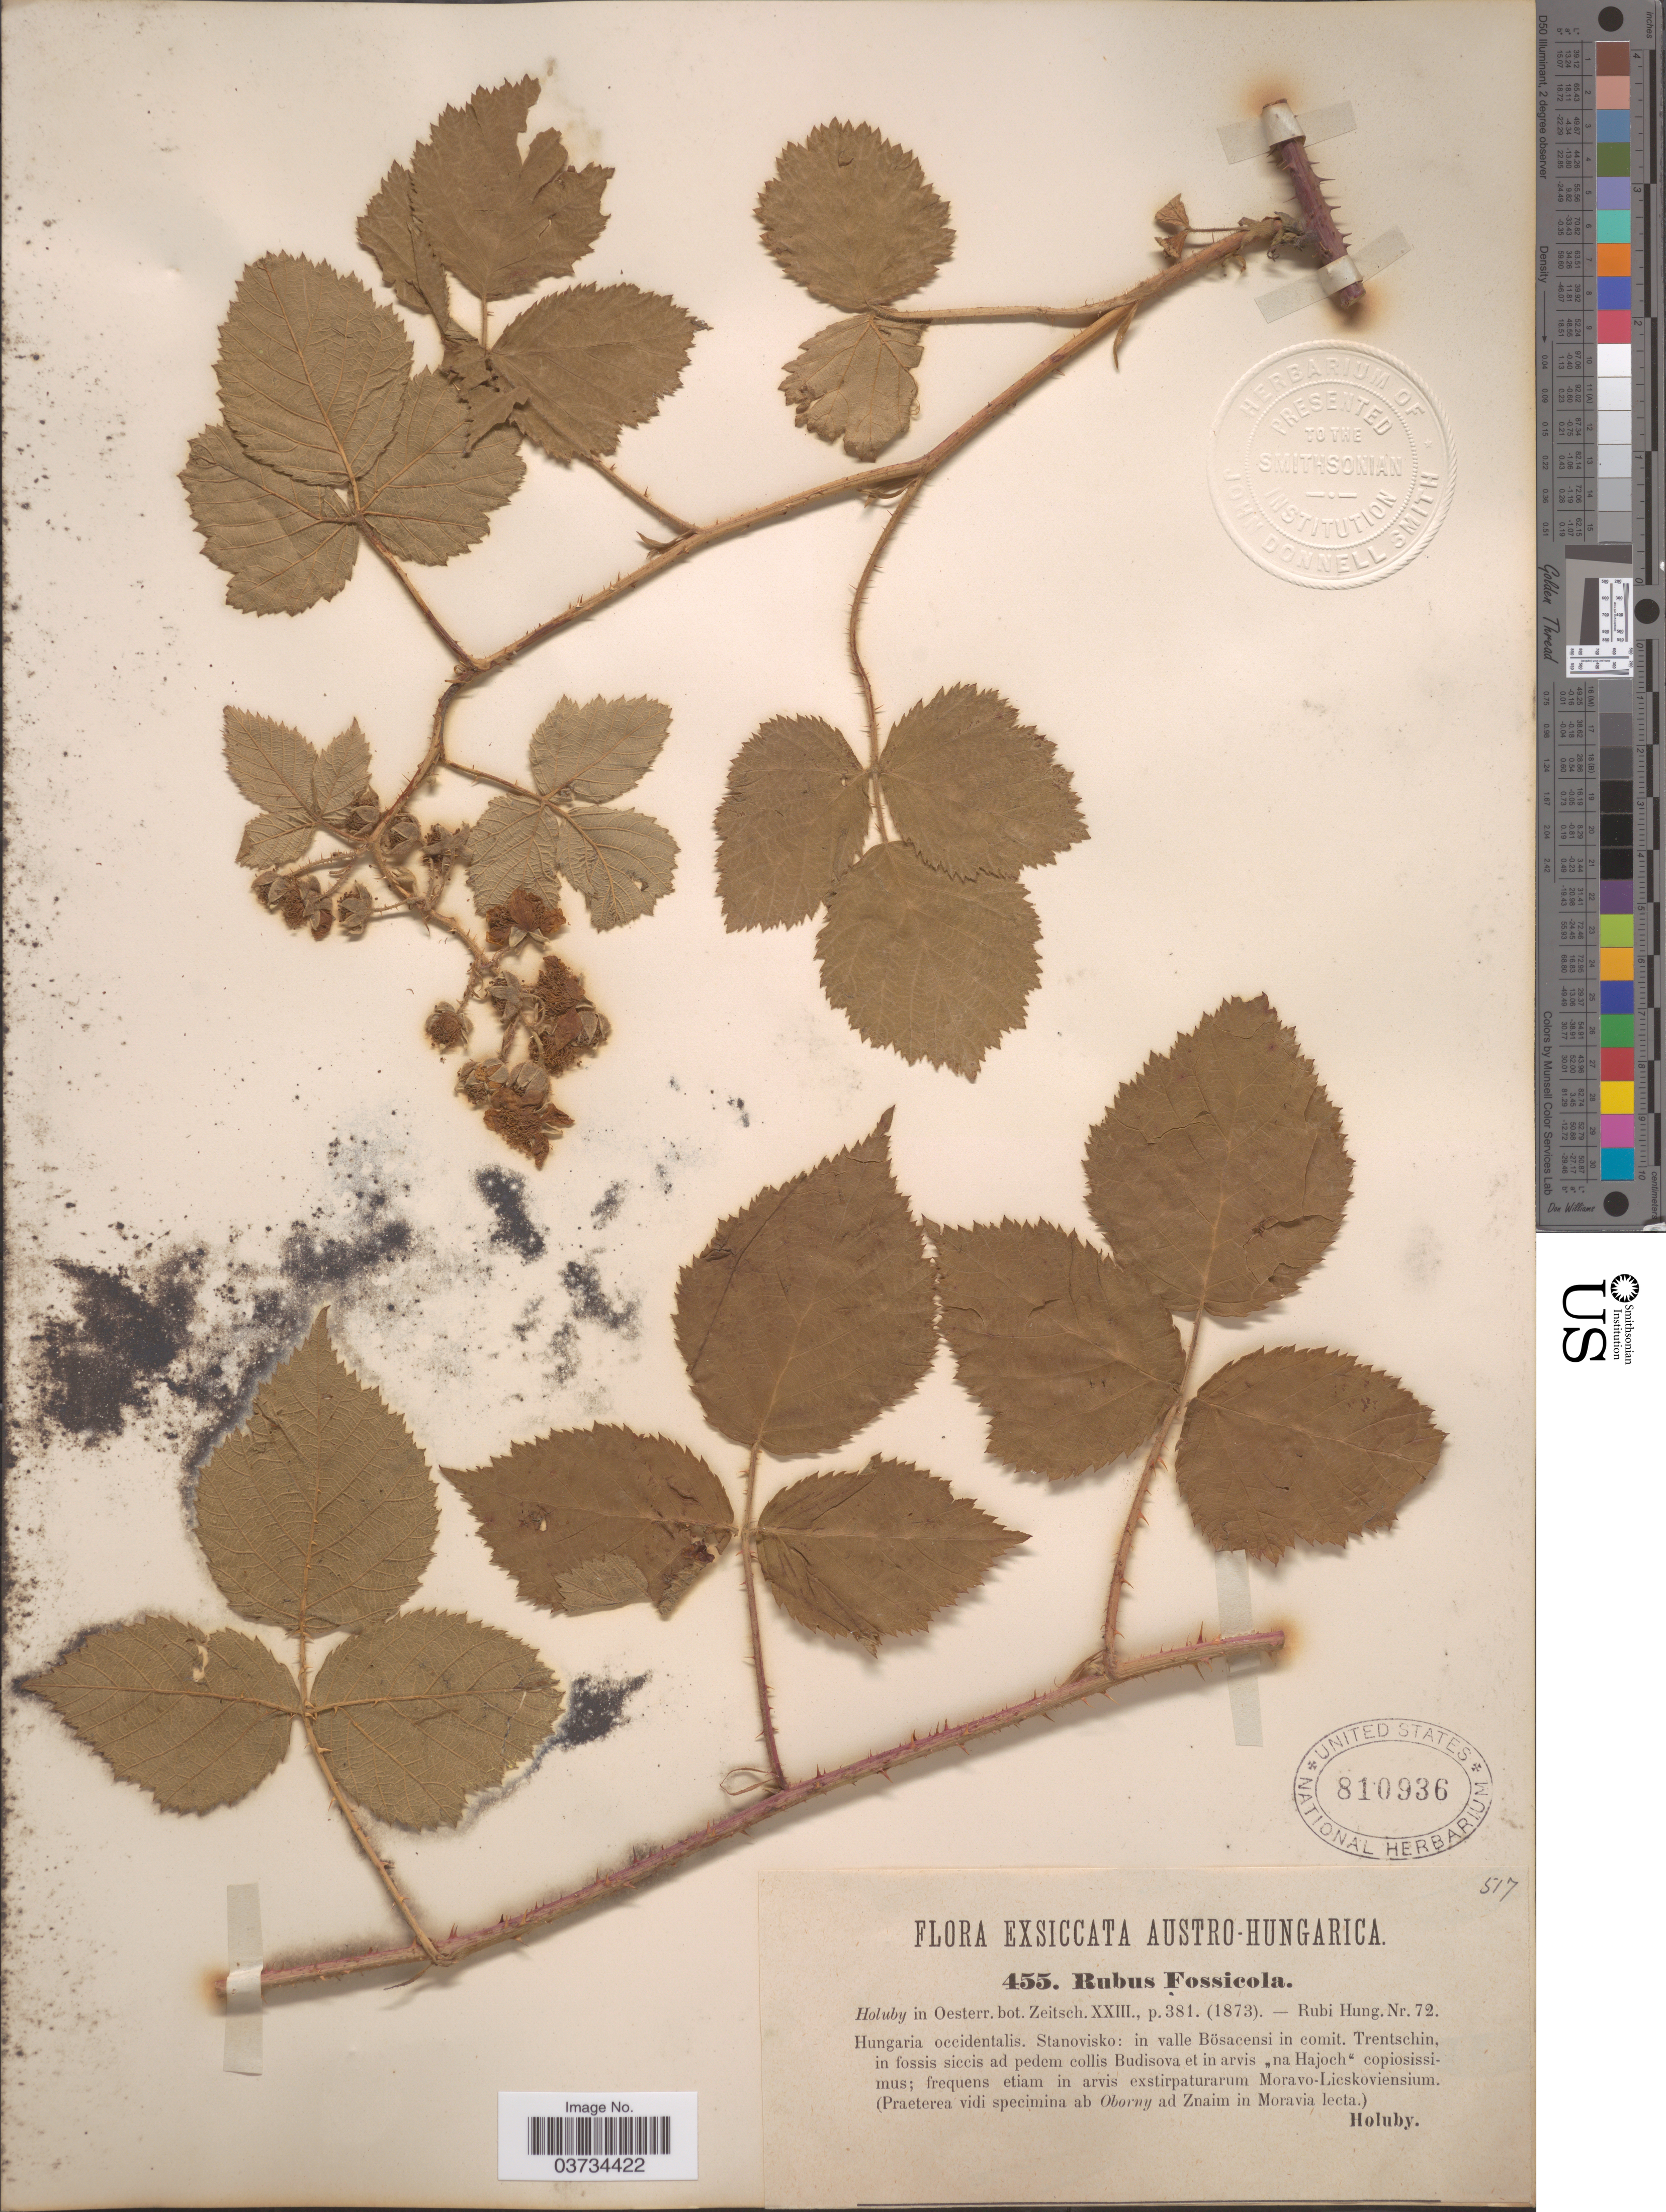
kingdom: Plantae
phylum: Tracheophyta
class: Magnoliopsida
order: Rosales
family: Rosaceae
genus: Rubus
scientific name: Rubus fossicola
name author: Holuby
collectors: Holuby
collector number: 455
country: Hungary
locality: Austro-Hungarica. Hungaria occidentalis. Stanovisko: in valle Bösacensi in comit. Trentschin, in fossis siccis ad pedem collis Budisova et in arvis ,,na Hajoch' copiosissimus.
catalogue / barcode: US 810936